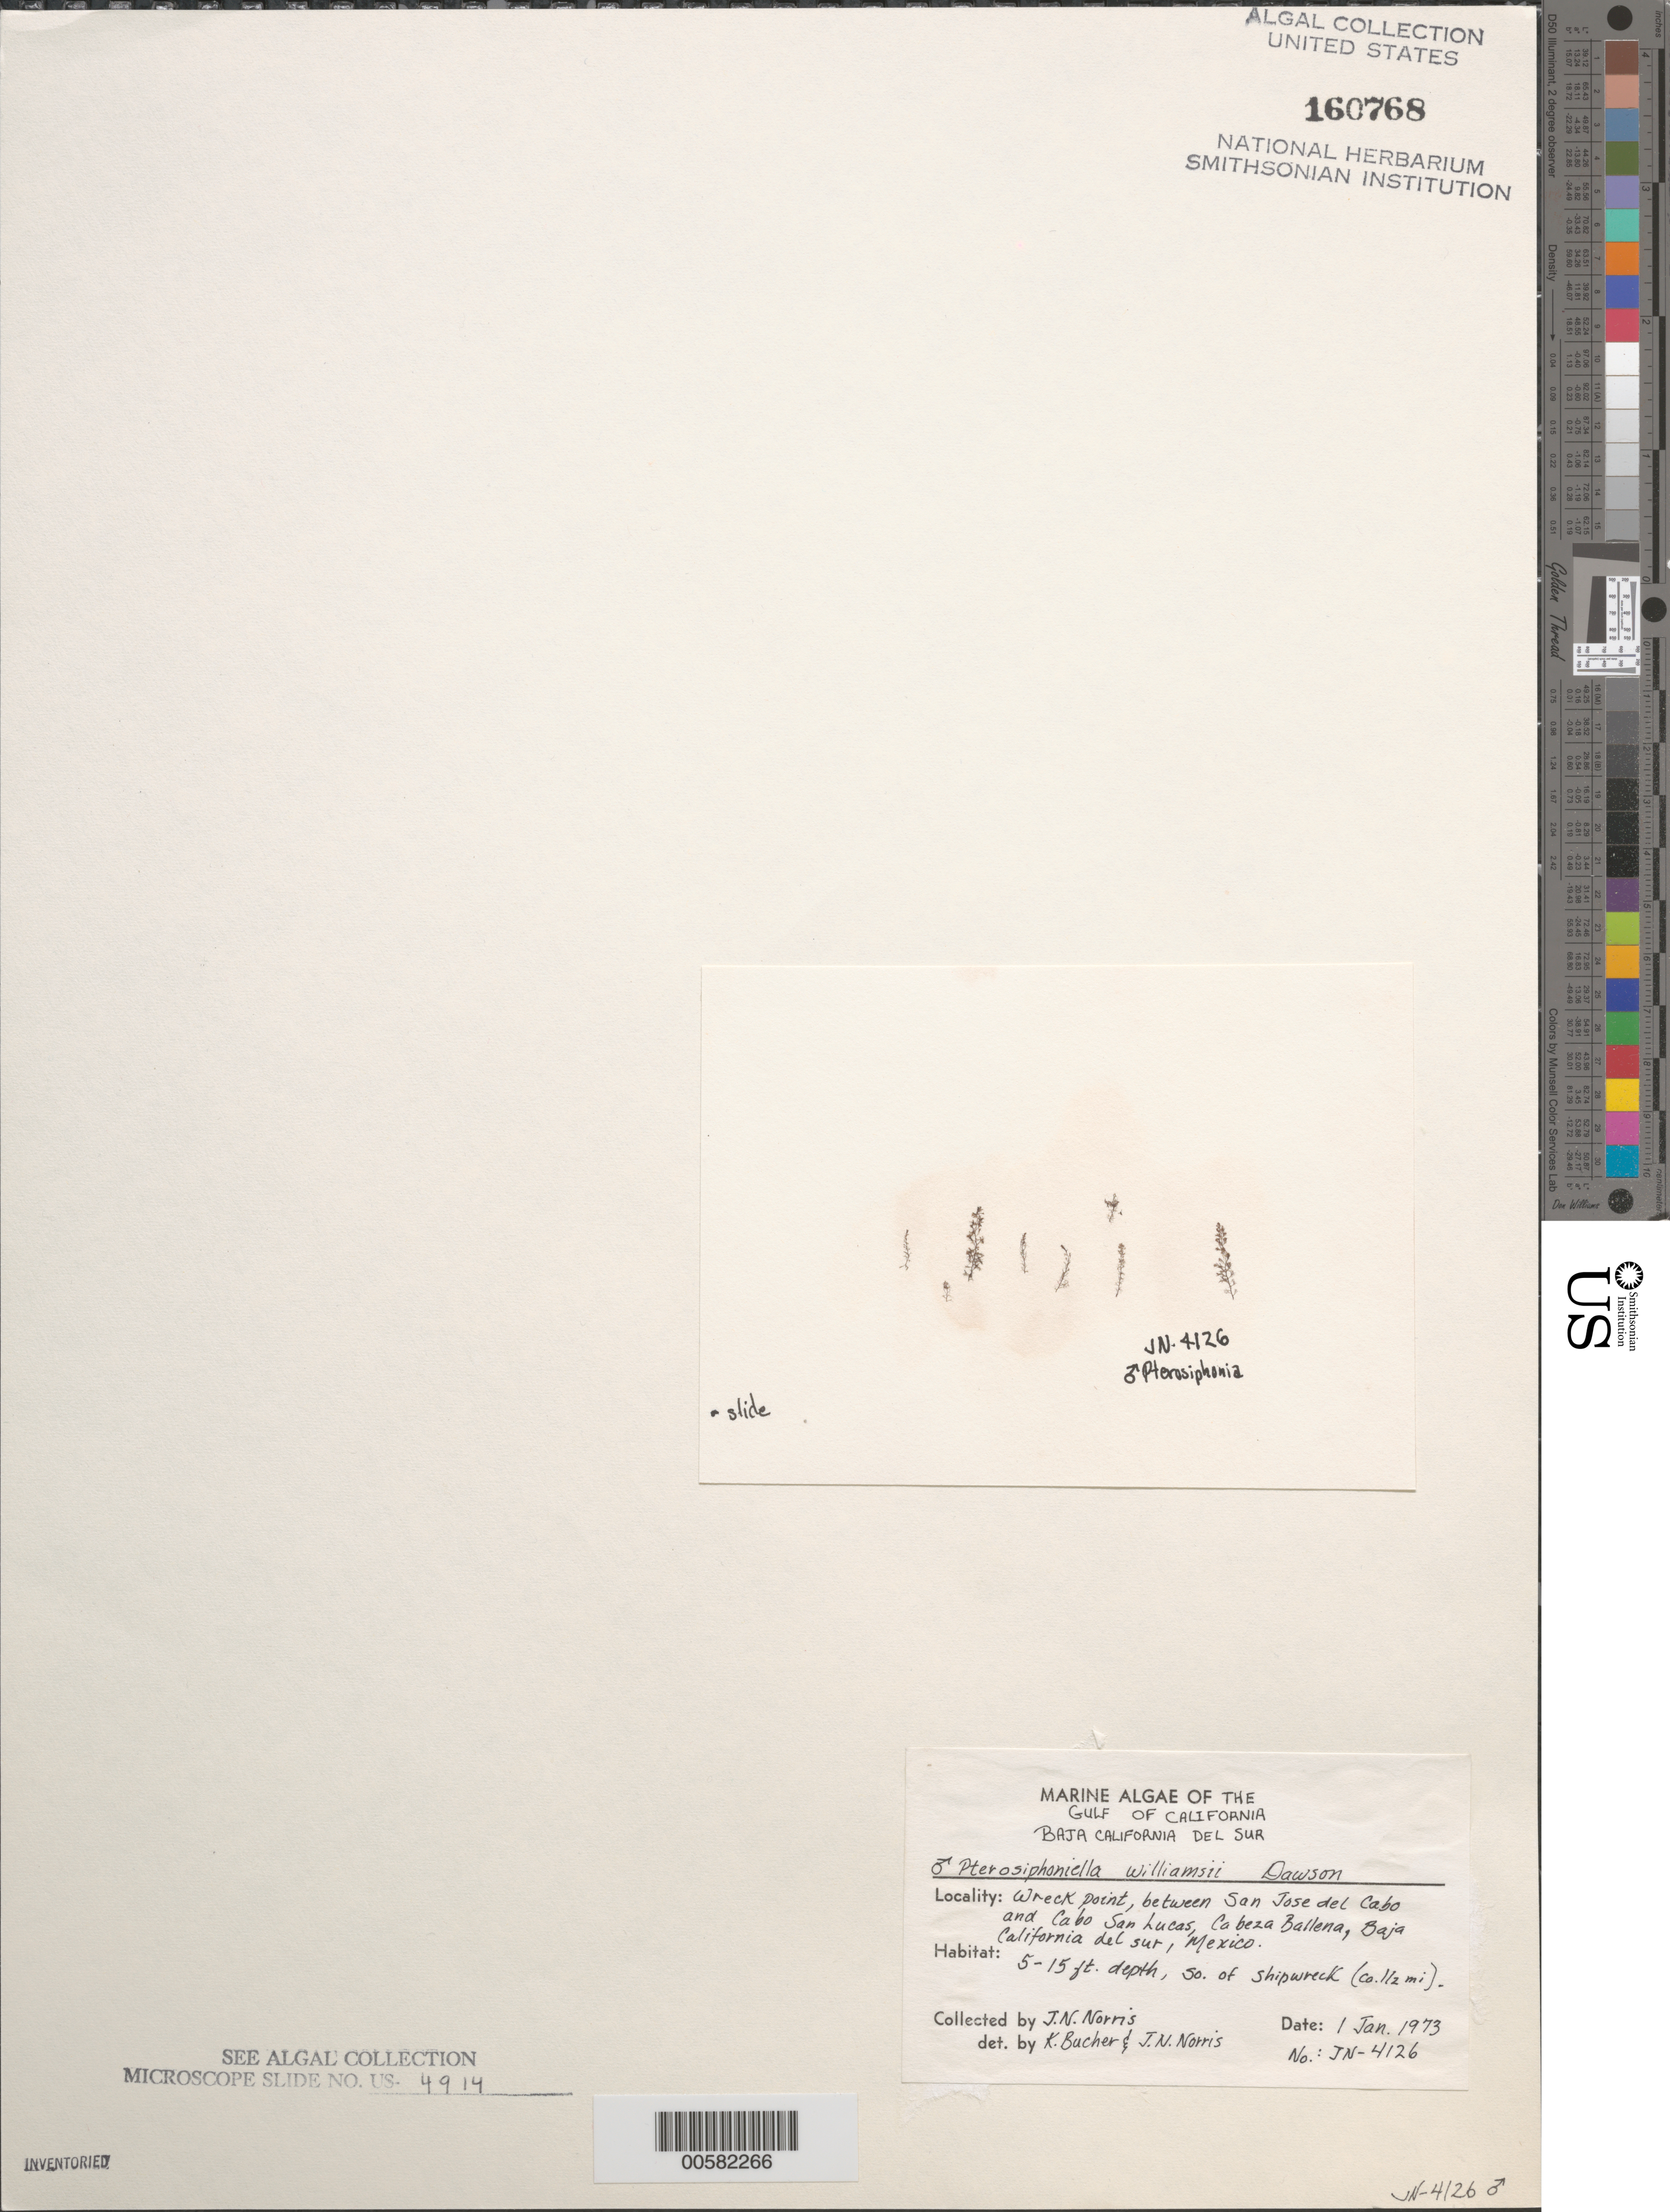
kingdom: Plantae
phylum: Rhodophyta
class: Florideophyceae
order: Ceramiales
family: Rhodomelaceae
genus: Pterosiphoniella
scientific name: Pterosiphoniella williamsii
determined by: Bucher, K. E.; Norris, J. N.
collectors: J. N. Norris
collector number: JN-4126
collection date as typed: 01 Jan 1973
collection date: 1973-01-01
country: Mexico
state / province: Baja California Sur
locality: Cabeza Ballena, between San Jose del Cabo and Cabo San Lucas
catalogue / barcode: US 160768